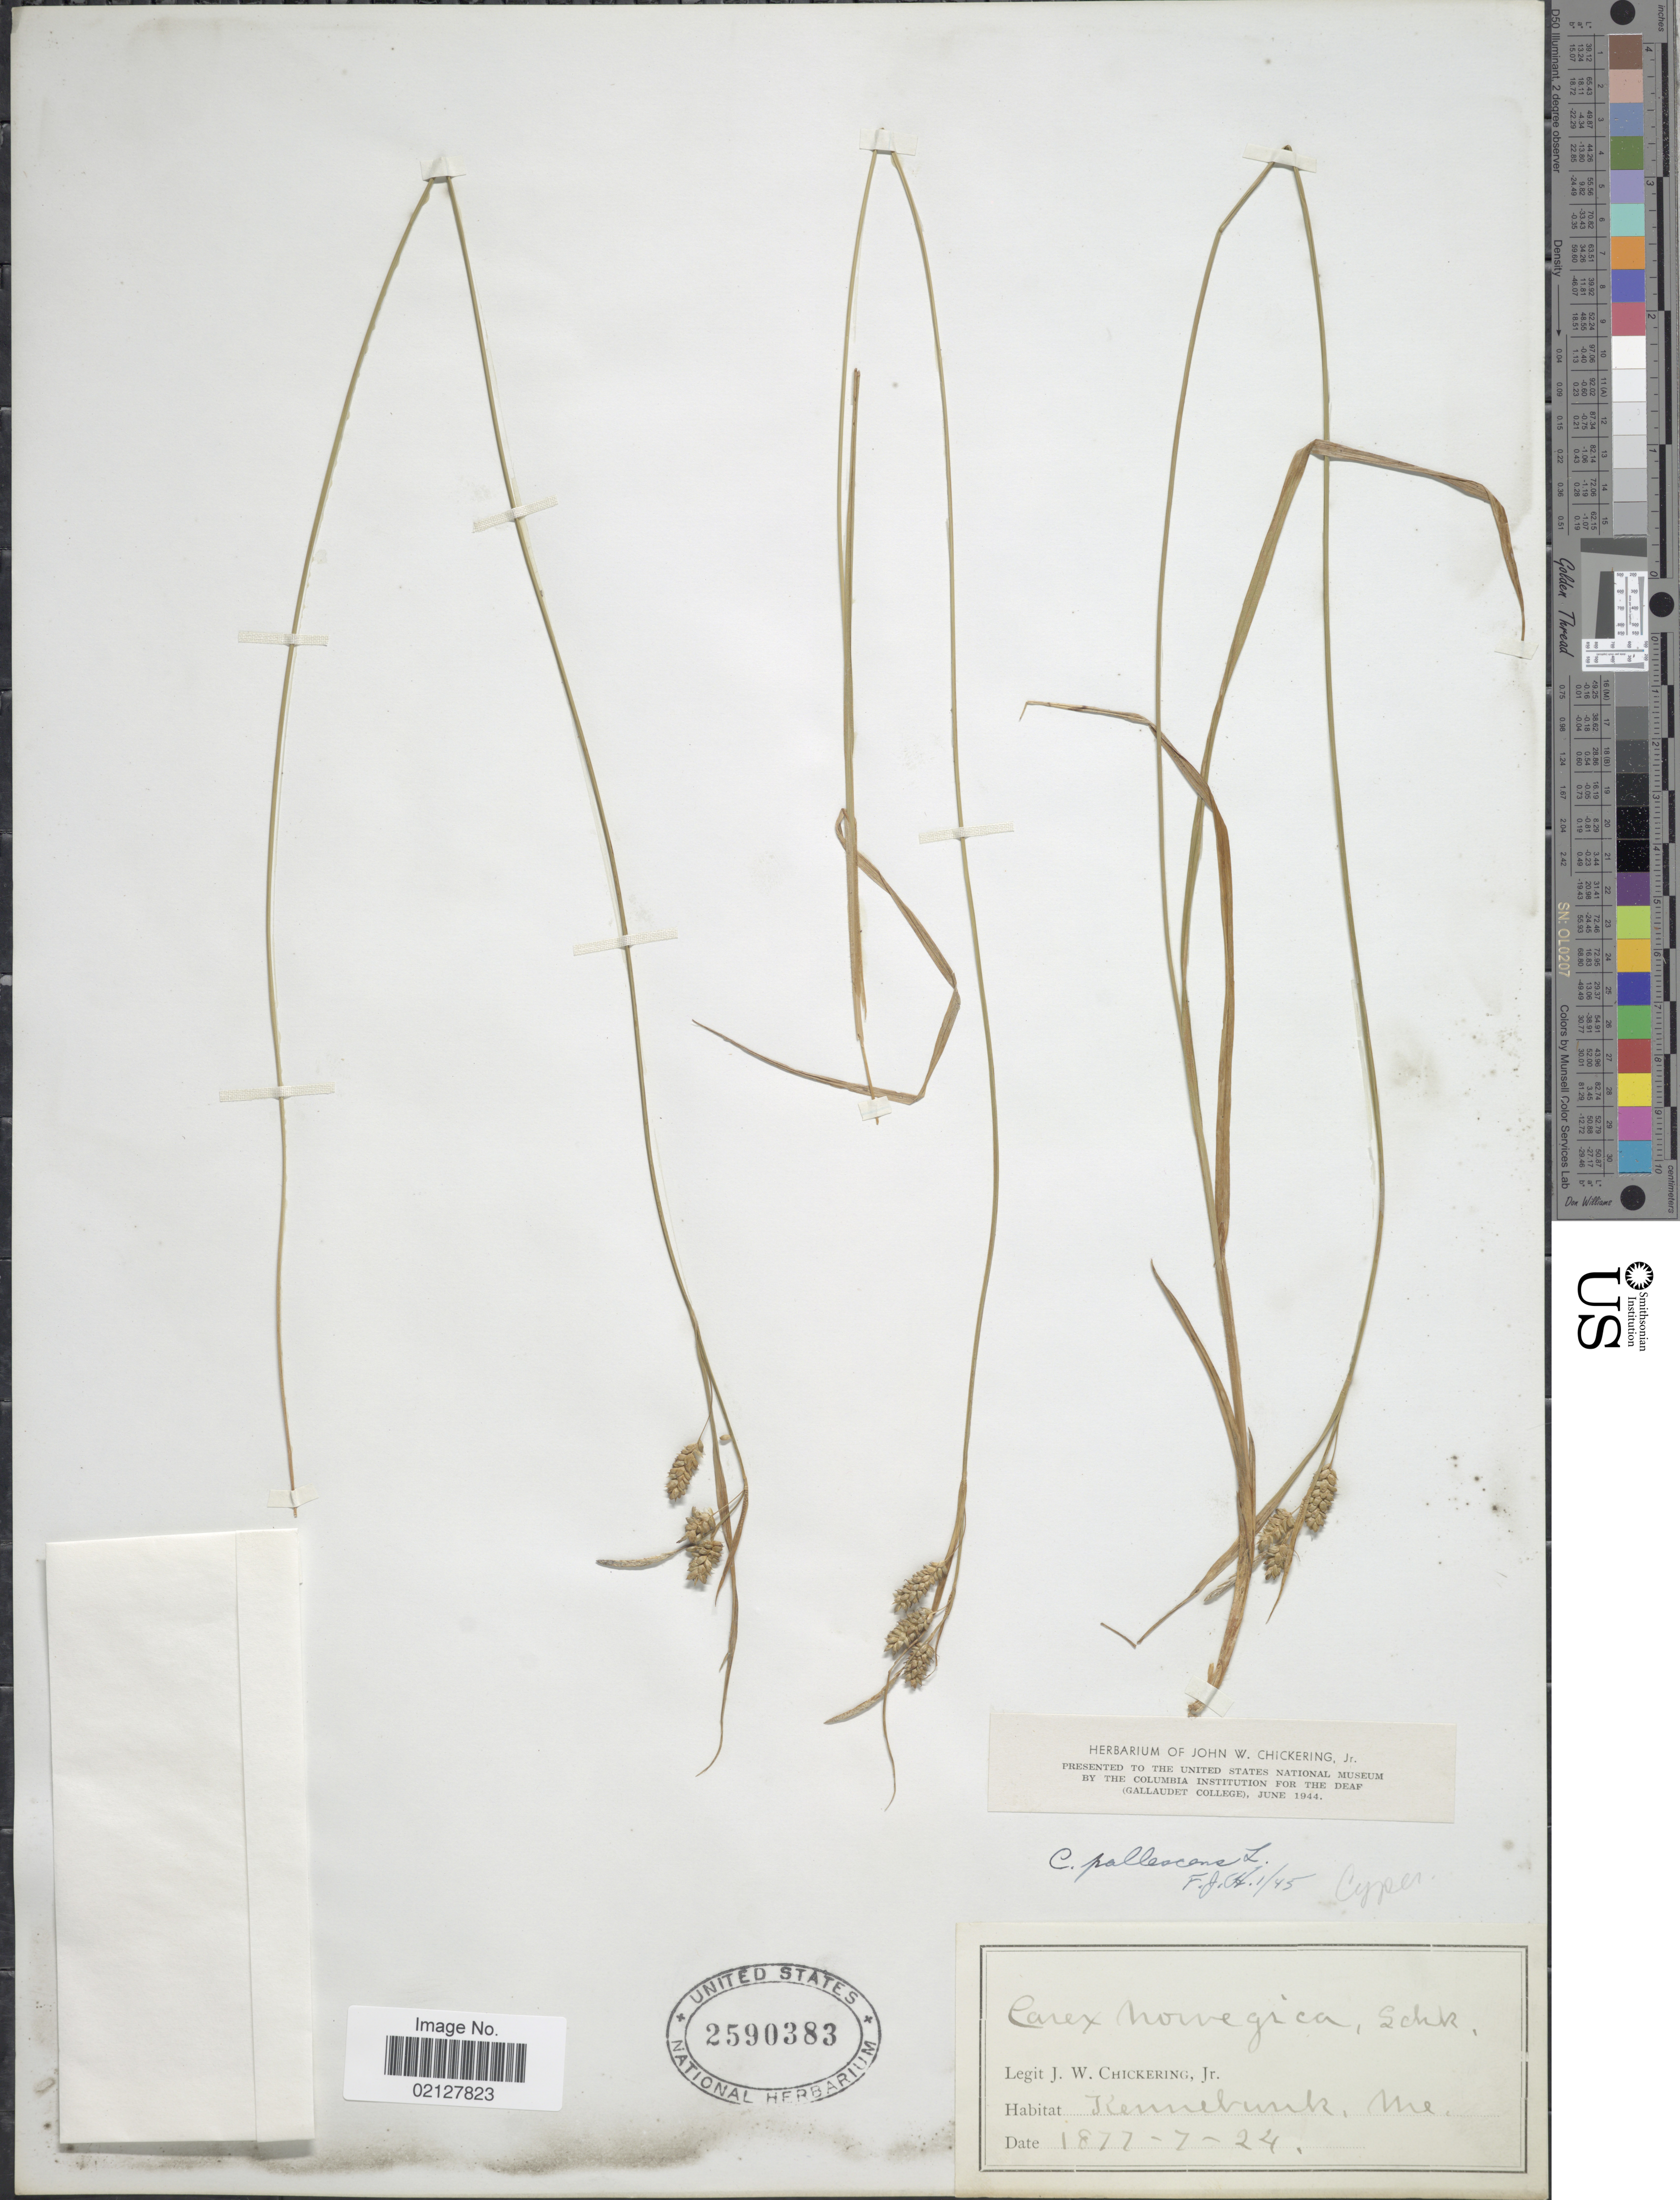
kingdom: Plantae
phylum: Tracheophyta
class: Liliopsida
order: Poales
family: Cyperaceae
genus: Carex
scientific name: Carex pallescens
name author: L.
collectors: J. W. Chickering Jr.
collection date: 1877-07-24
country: United States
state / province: Maine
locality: Kennebunk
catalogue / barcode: US 2590383